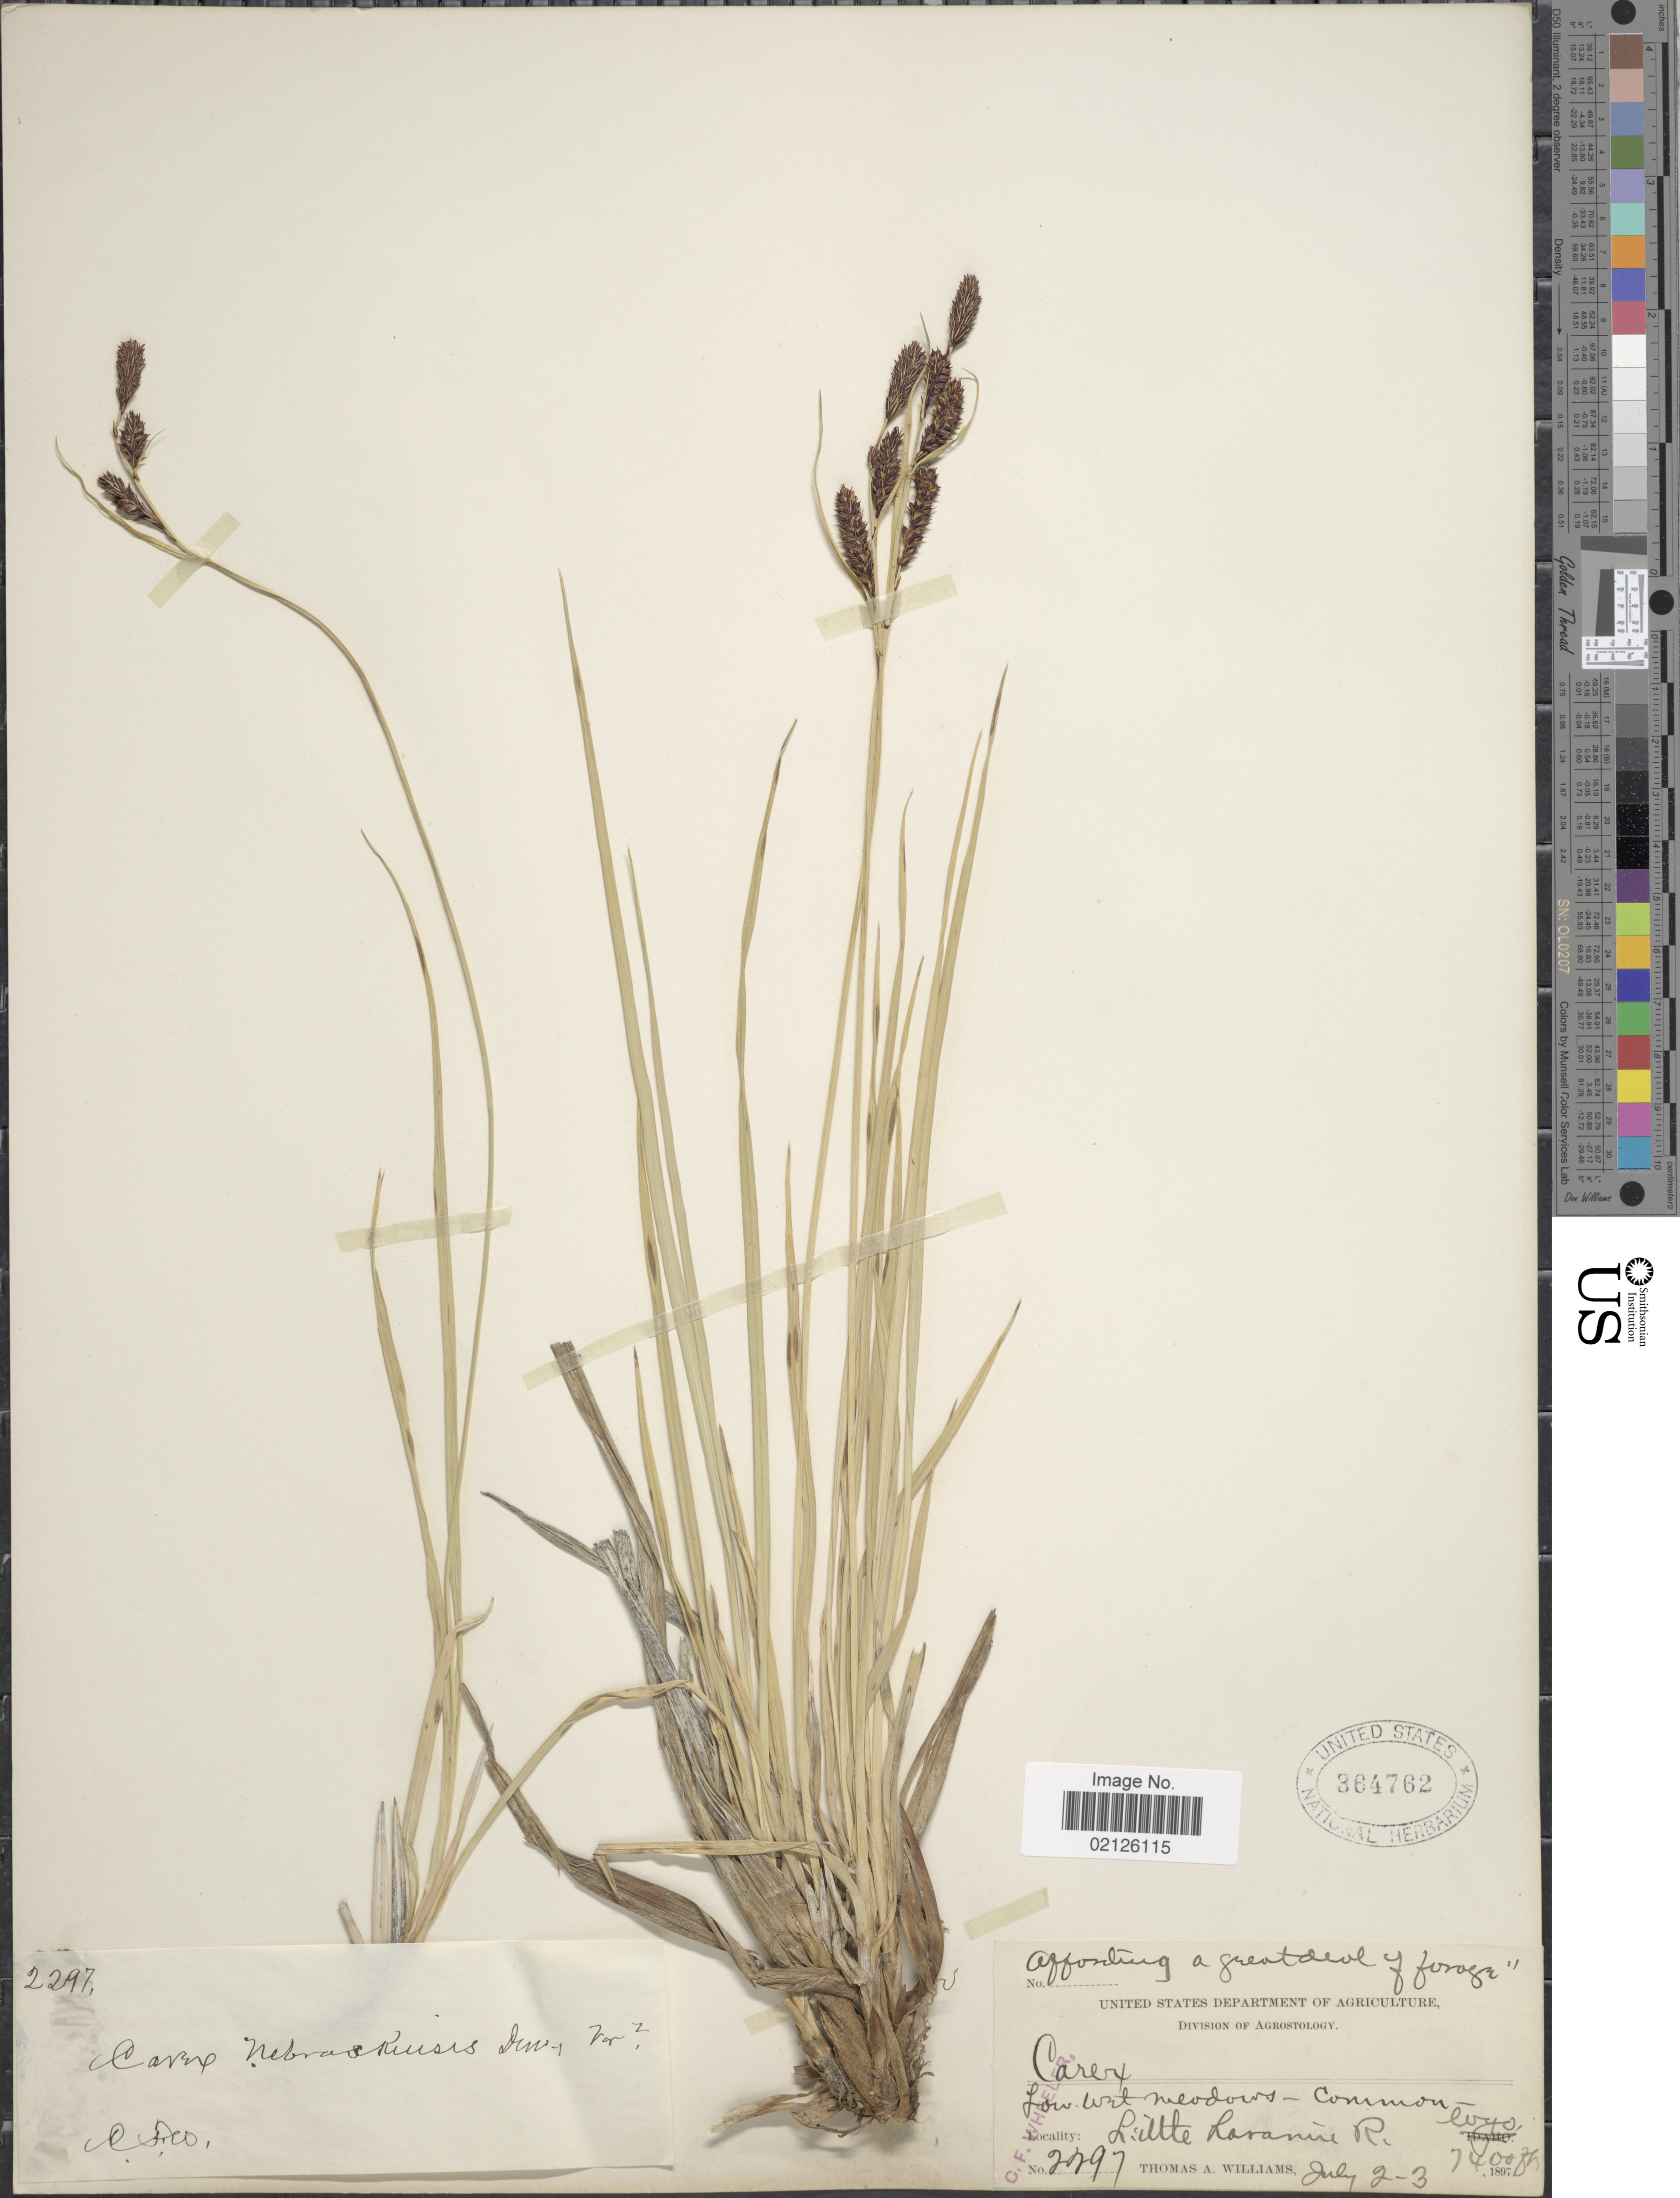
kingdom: Plantae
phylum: Tracheophyta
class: Liliopsida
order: Poales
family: Cyperaceae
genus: Carex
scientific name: Carex nebrascensis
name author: Dewey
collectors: T. A. Williams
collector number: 2297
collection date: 1897-07-02/1897-07-03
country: United States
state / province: Wyoming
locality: Low wet meadows, Little Laramie R.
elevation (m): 2256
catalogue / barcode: US 364762